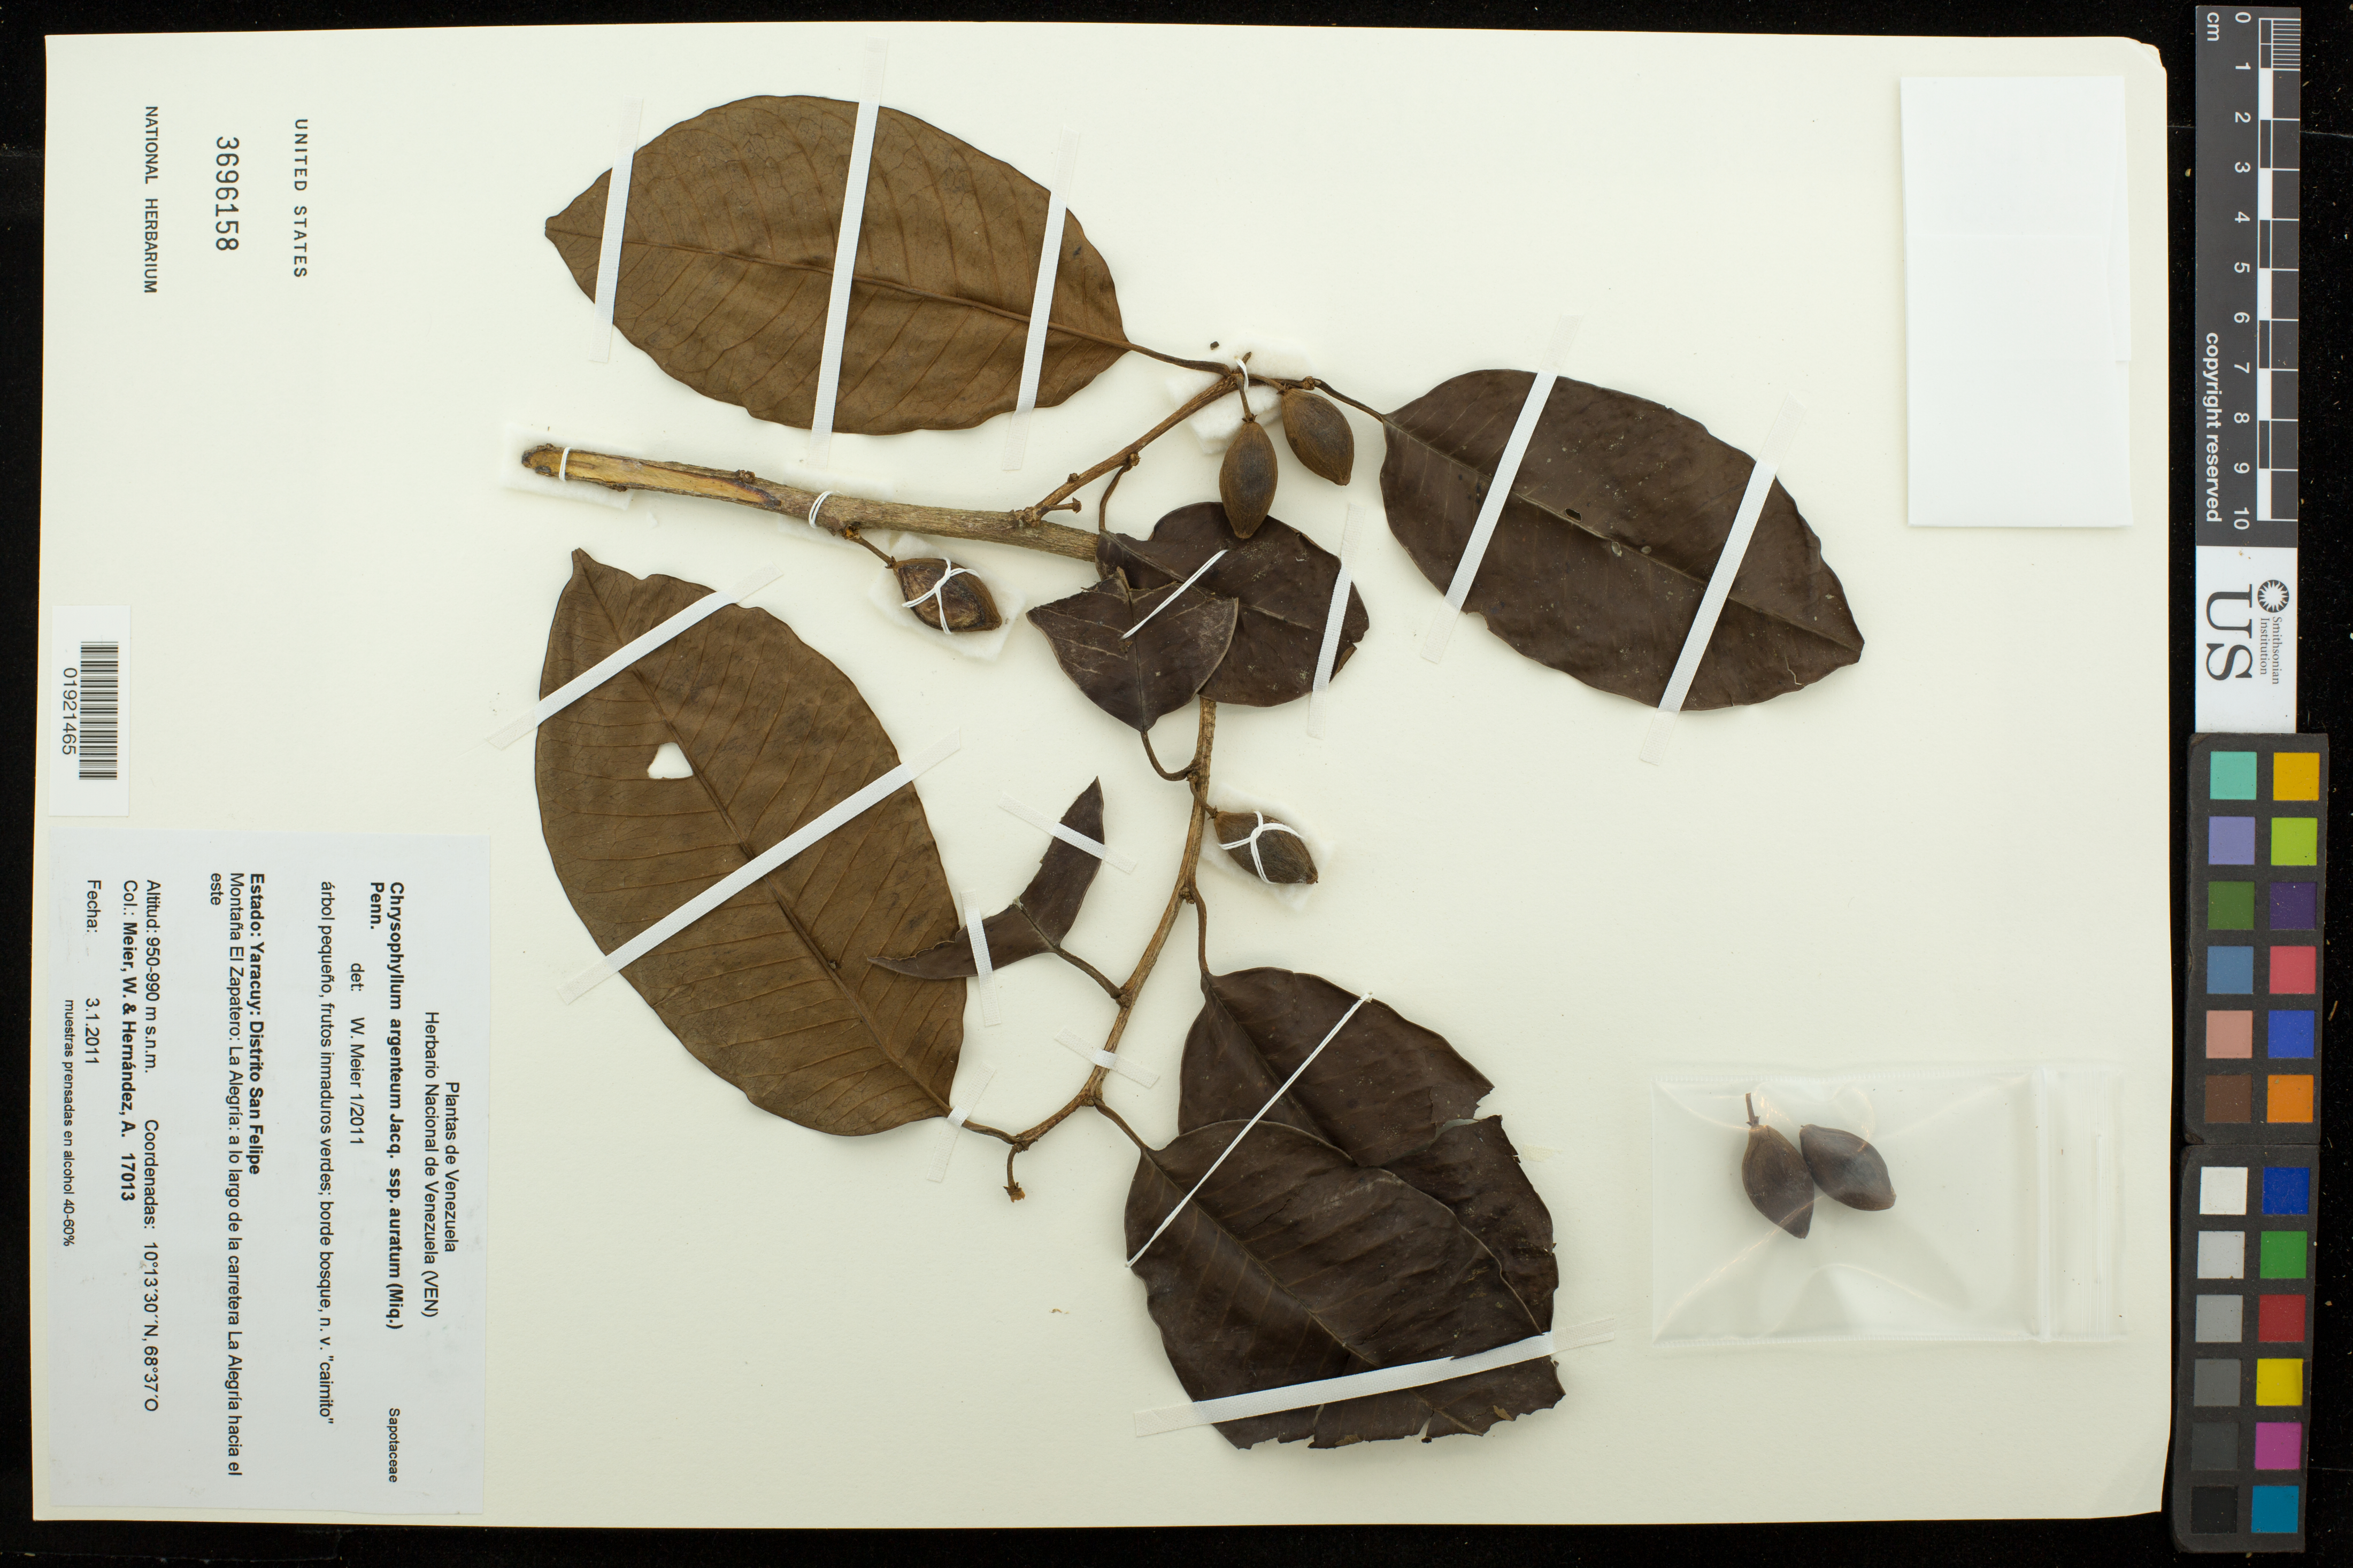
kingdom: Plantae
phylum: Tracheophyta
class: Magnoliopsida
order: Ericales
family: Sapotaceae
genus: Chrysophyllum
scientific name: Chrysophyllum argenteum subsp. auratum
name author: (Miq.) T.D. Penn.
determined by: Meier, Winfried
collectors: W. Meier & A. Hernandez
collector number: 17013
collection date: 2011-01-03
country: Venezuela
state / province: Yaracuy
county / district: San Felipe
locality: Montana El Zapatero: La Alegria: a lo largo de la carretera La Alegria hacia el este.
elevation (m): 950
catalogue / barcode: US 3696158